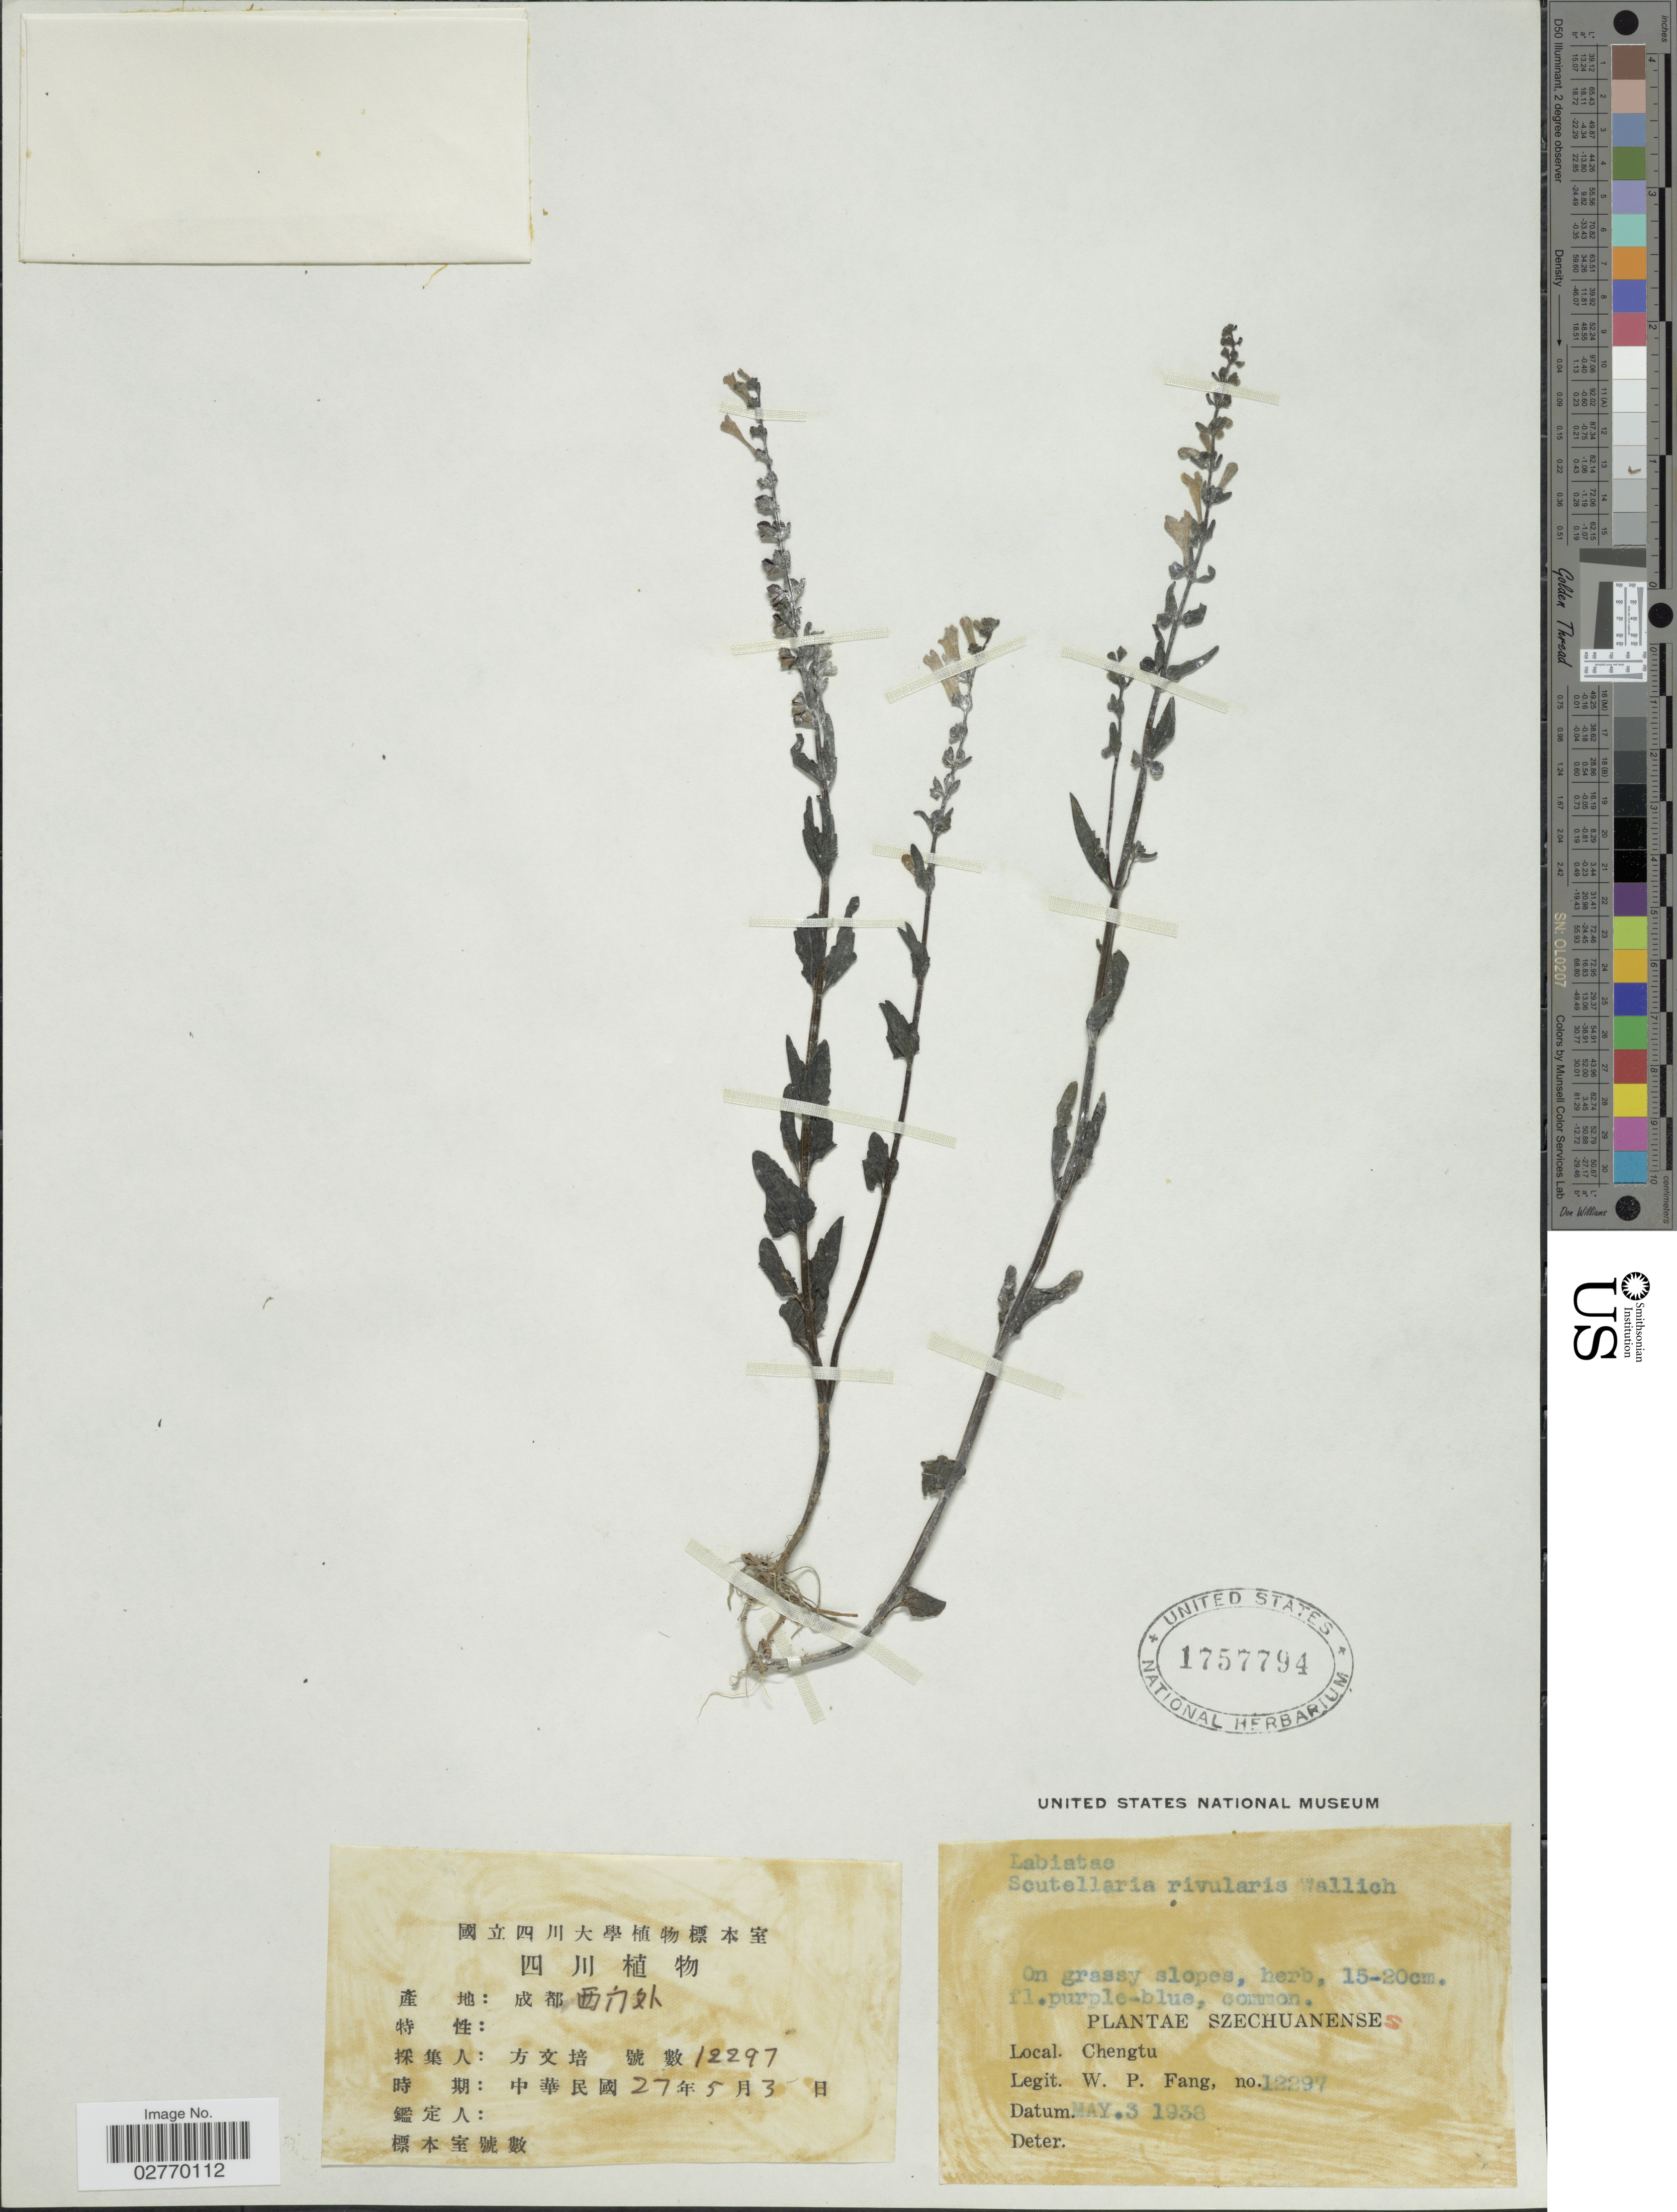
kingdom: Plantae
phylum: Tracheophyta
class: Magnoliopsida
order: Lamiales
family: Lamiaceae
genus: Scutellaria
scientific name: Scutellaria rivularis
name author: Wall. ex Benth.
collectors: W. P. Fang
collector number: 12297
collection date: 1938-05-03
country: China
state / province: Sichuan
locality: Szechuanenses, Chengtu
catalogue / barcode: US 1757794